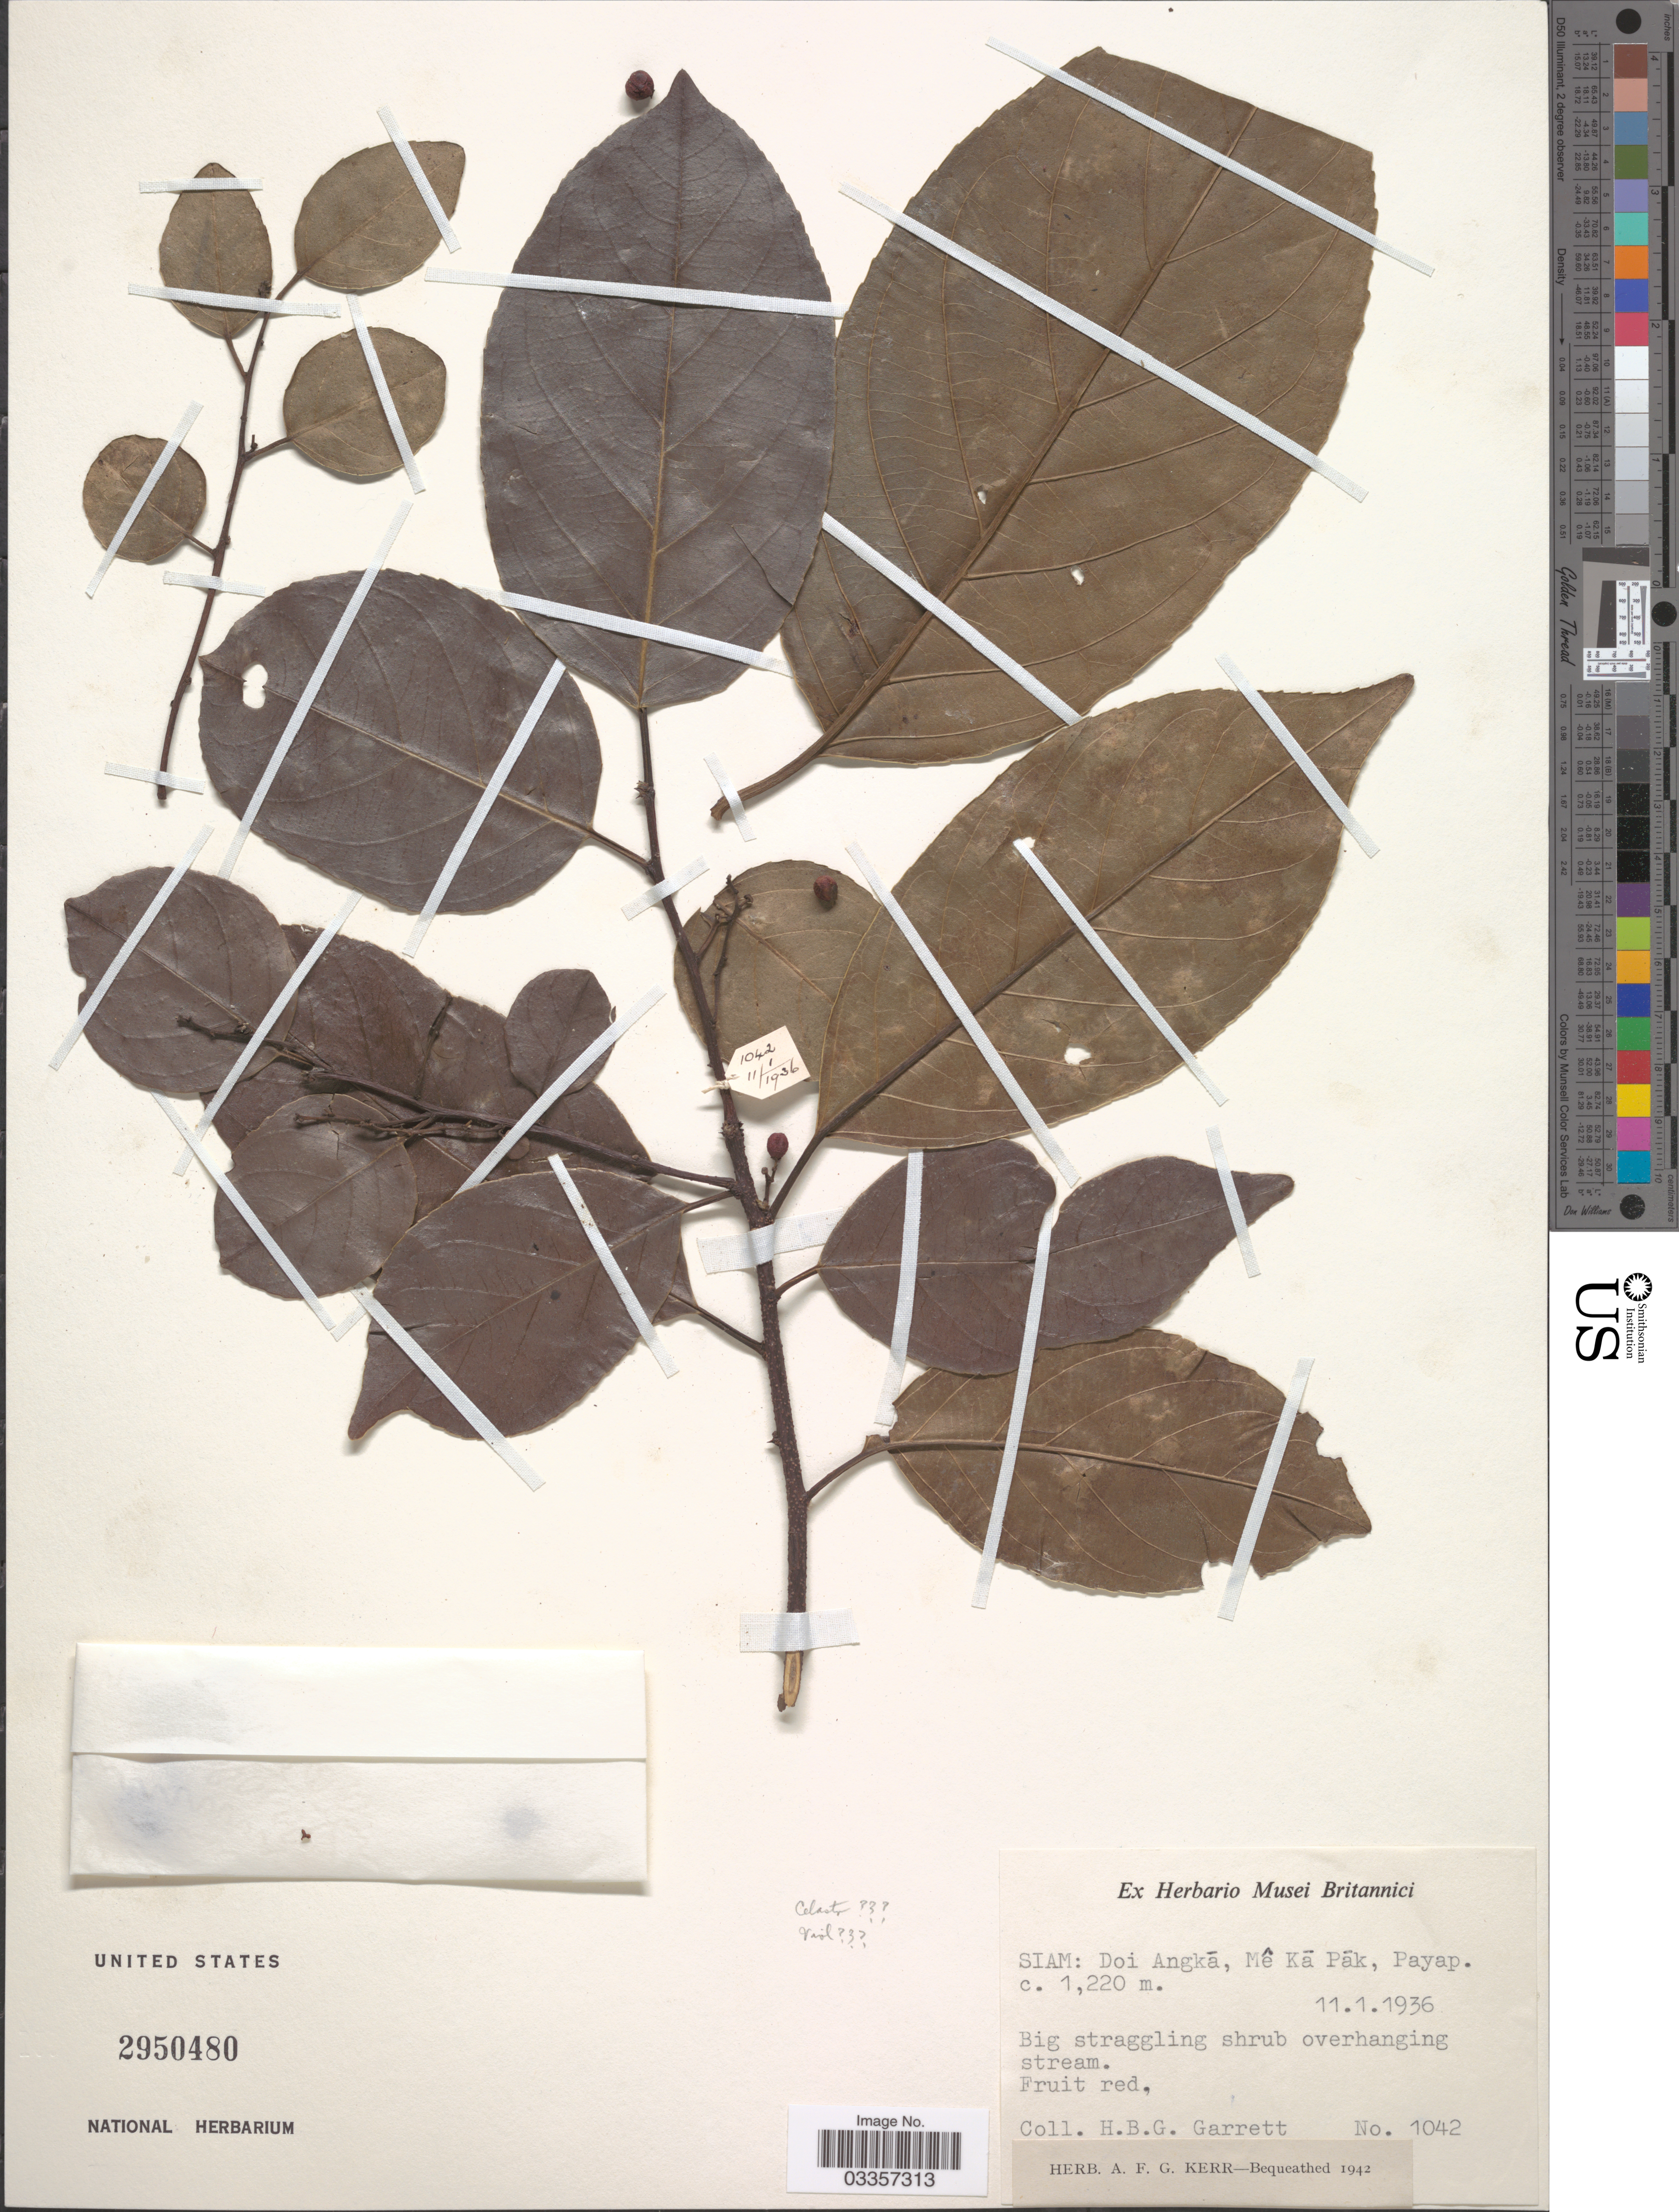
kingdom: Plantae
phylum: Tracheophyta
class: Magnoliopsida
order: Celastrales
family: Celastraceae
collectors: H. Garrett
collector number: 1042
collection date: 1936-01-11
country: Thailand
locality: Siam: Doi Angkā, Mê Kā Pāk, Payap.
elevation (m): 1220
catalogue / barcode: US 2950480